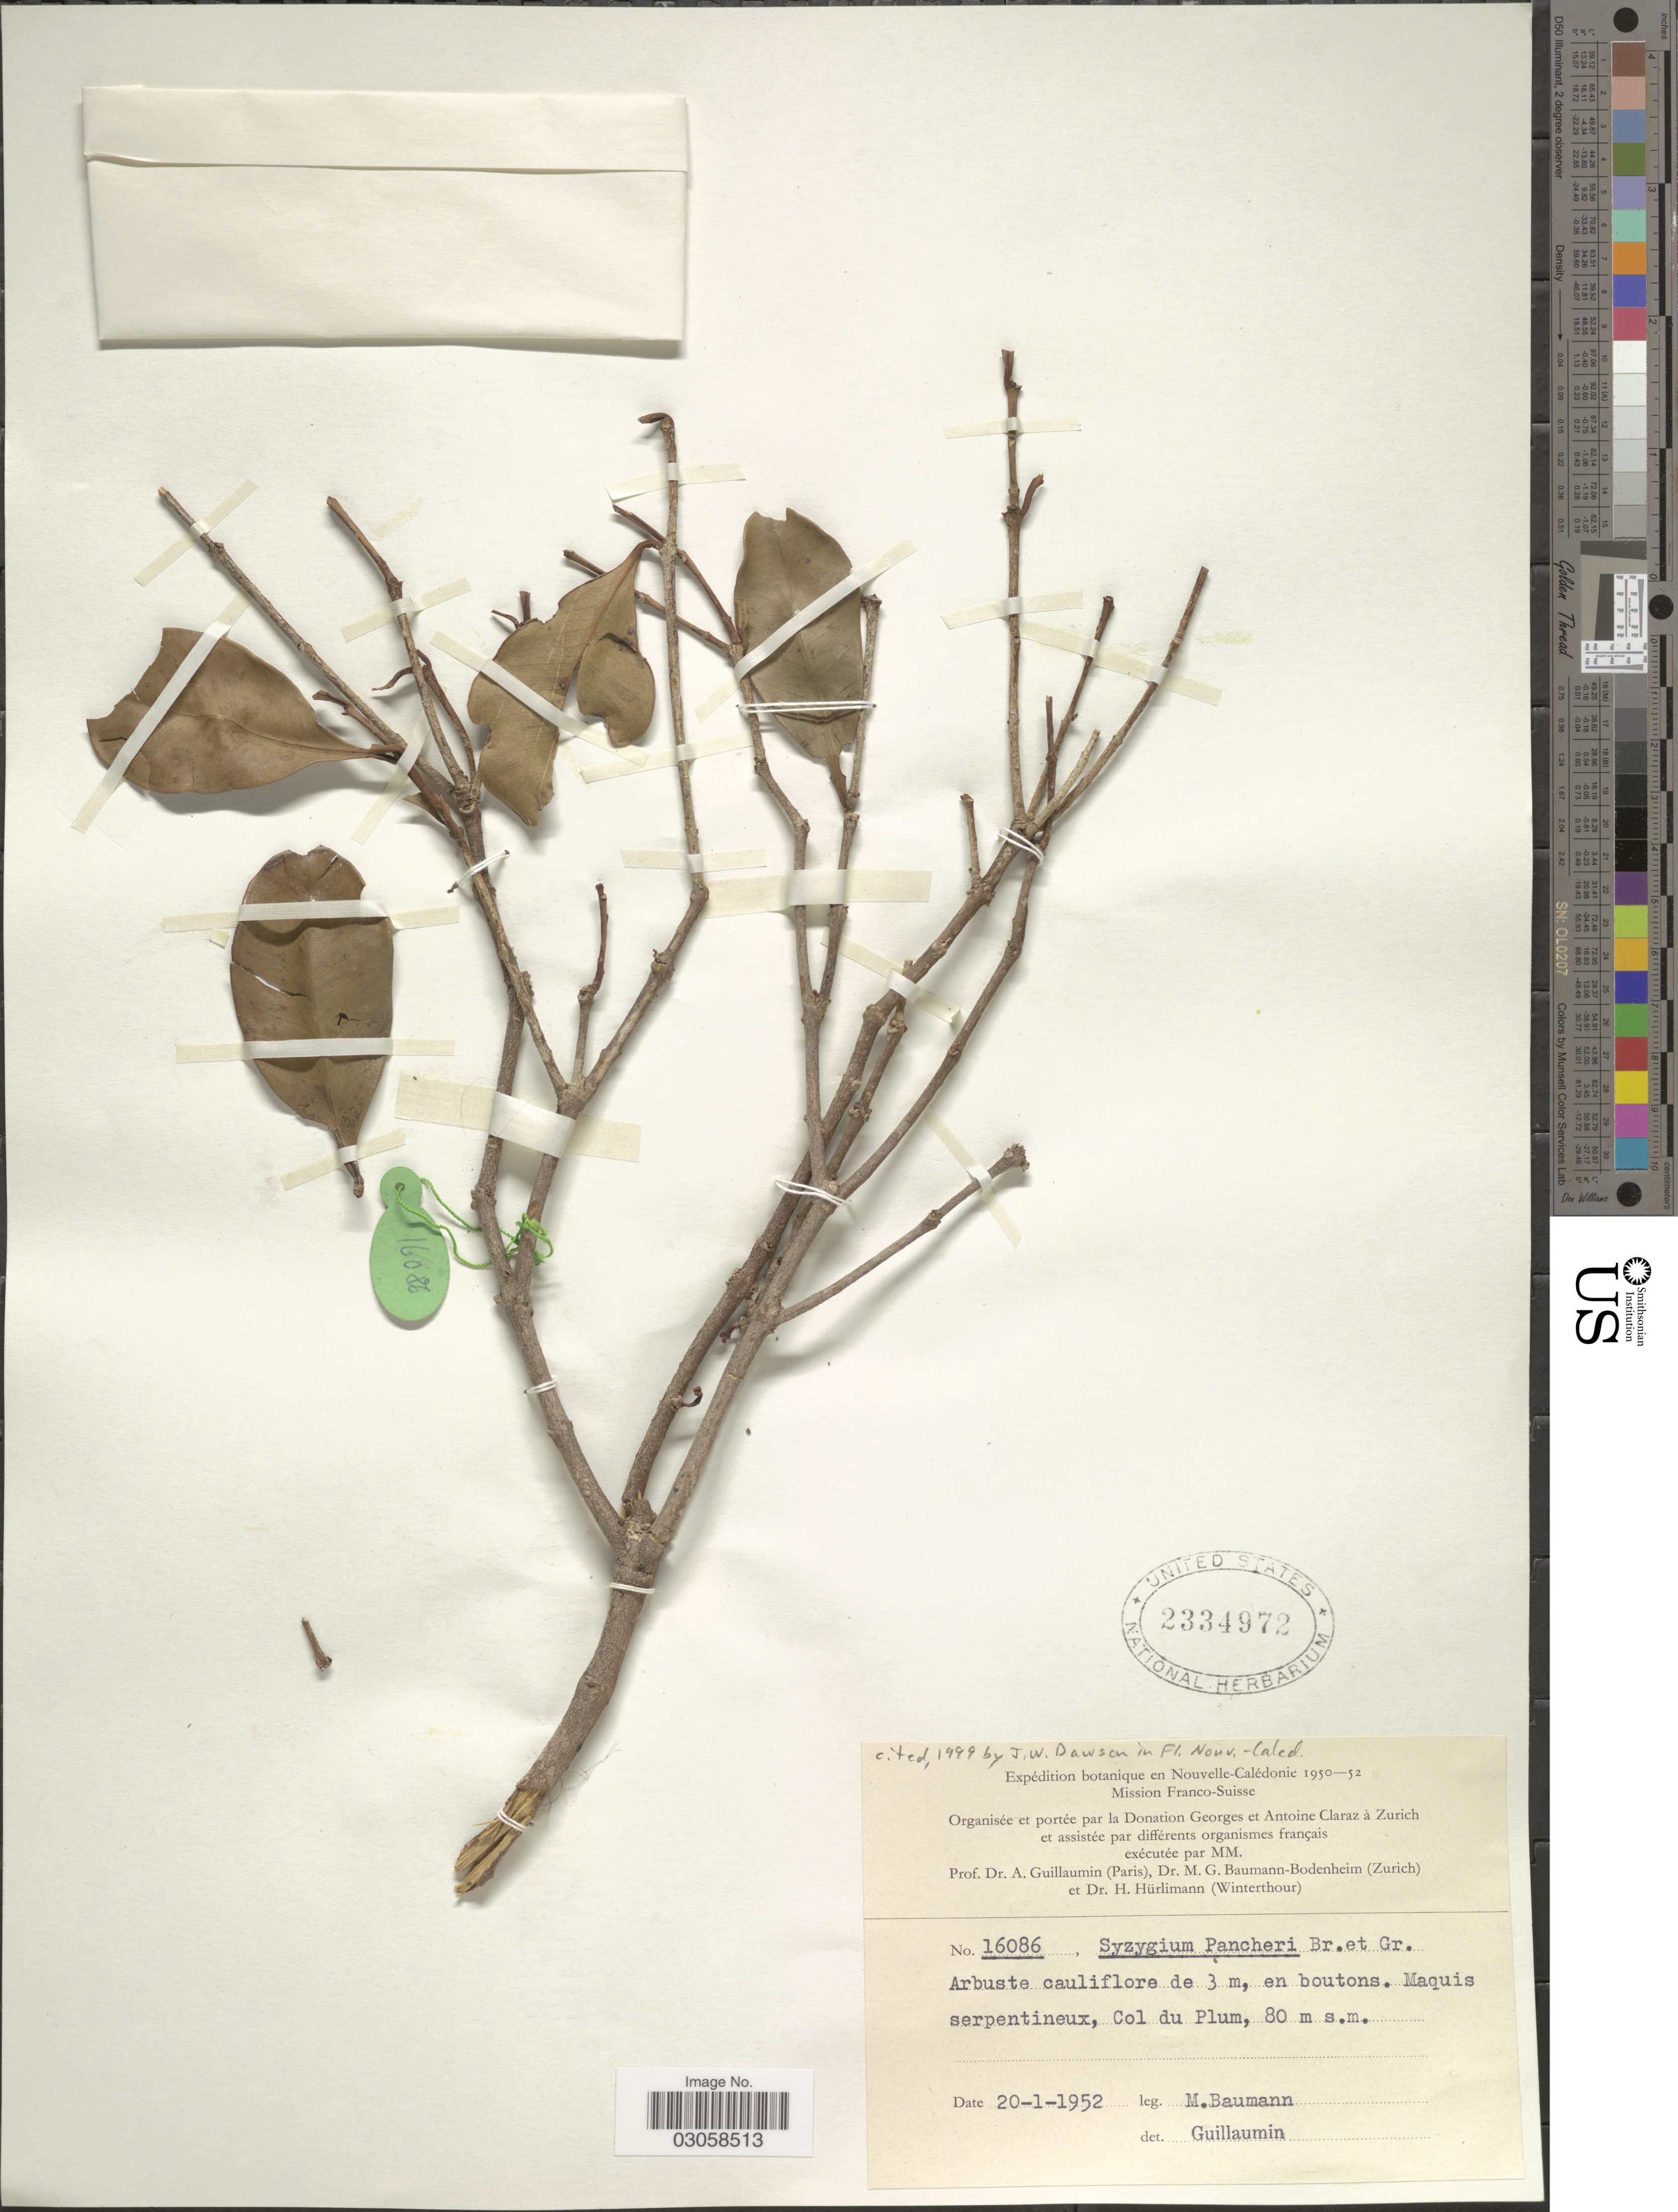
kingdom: Plantae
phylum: Tracheophyta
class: Magnoliopsida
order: Myrtales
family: Myrtaceae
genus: Syzygium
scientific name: Syzygium pancheri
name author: Brongn. & Gris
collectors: M. G. Baumann-Bodenheim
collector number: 16086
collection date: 1952-01-20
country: New Caledonia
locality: Nouvelle-Calédonie. Maquis serpentineux, Col du Plum.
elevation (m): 80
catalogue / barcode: US 2334972